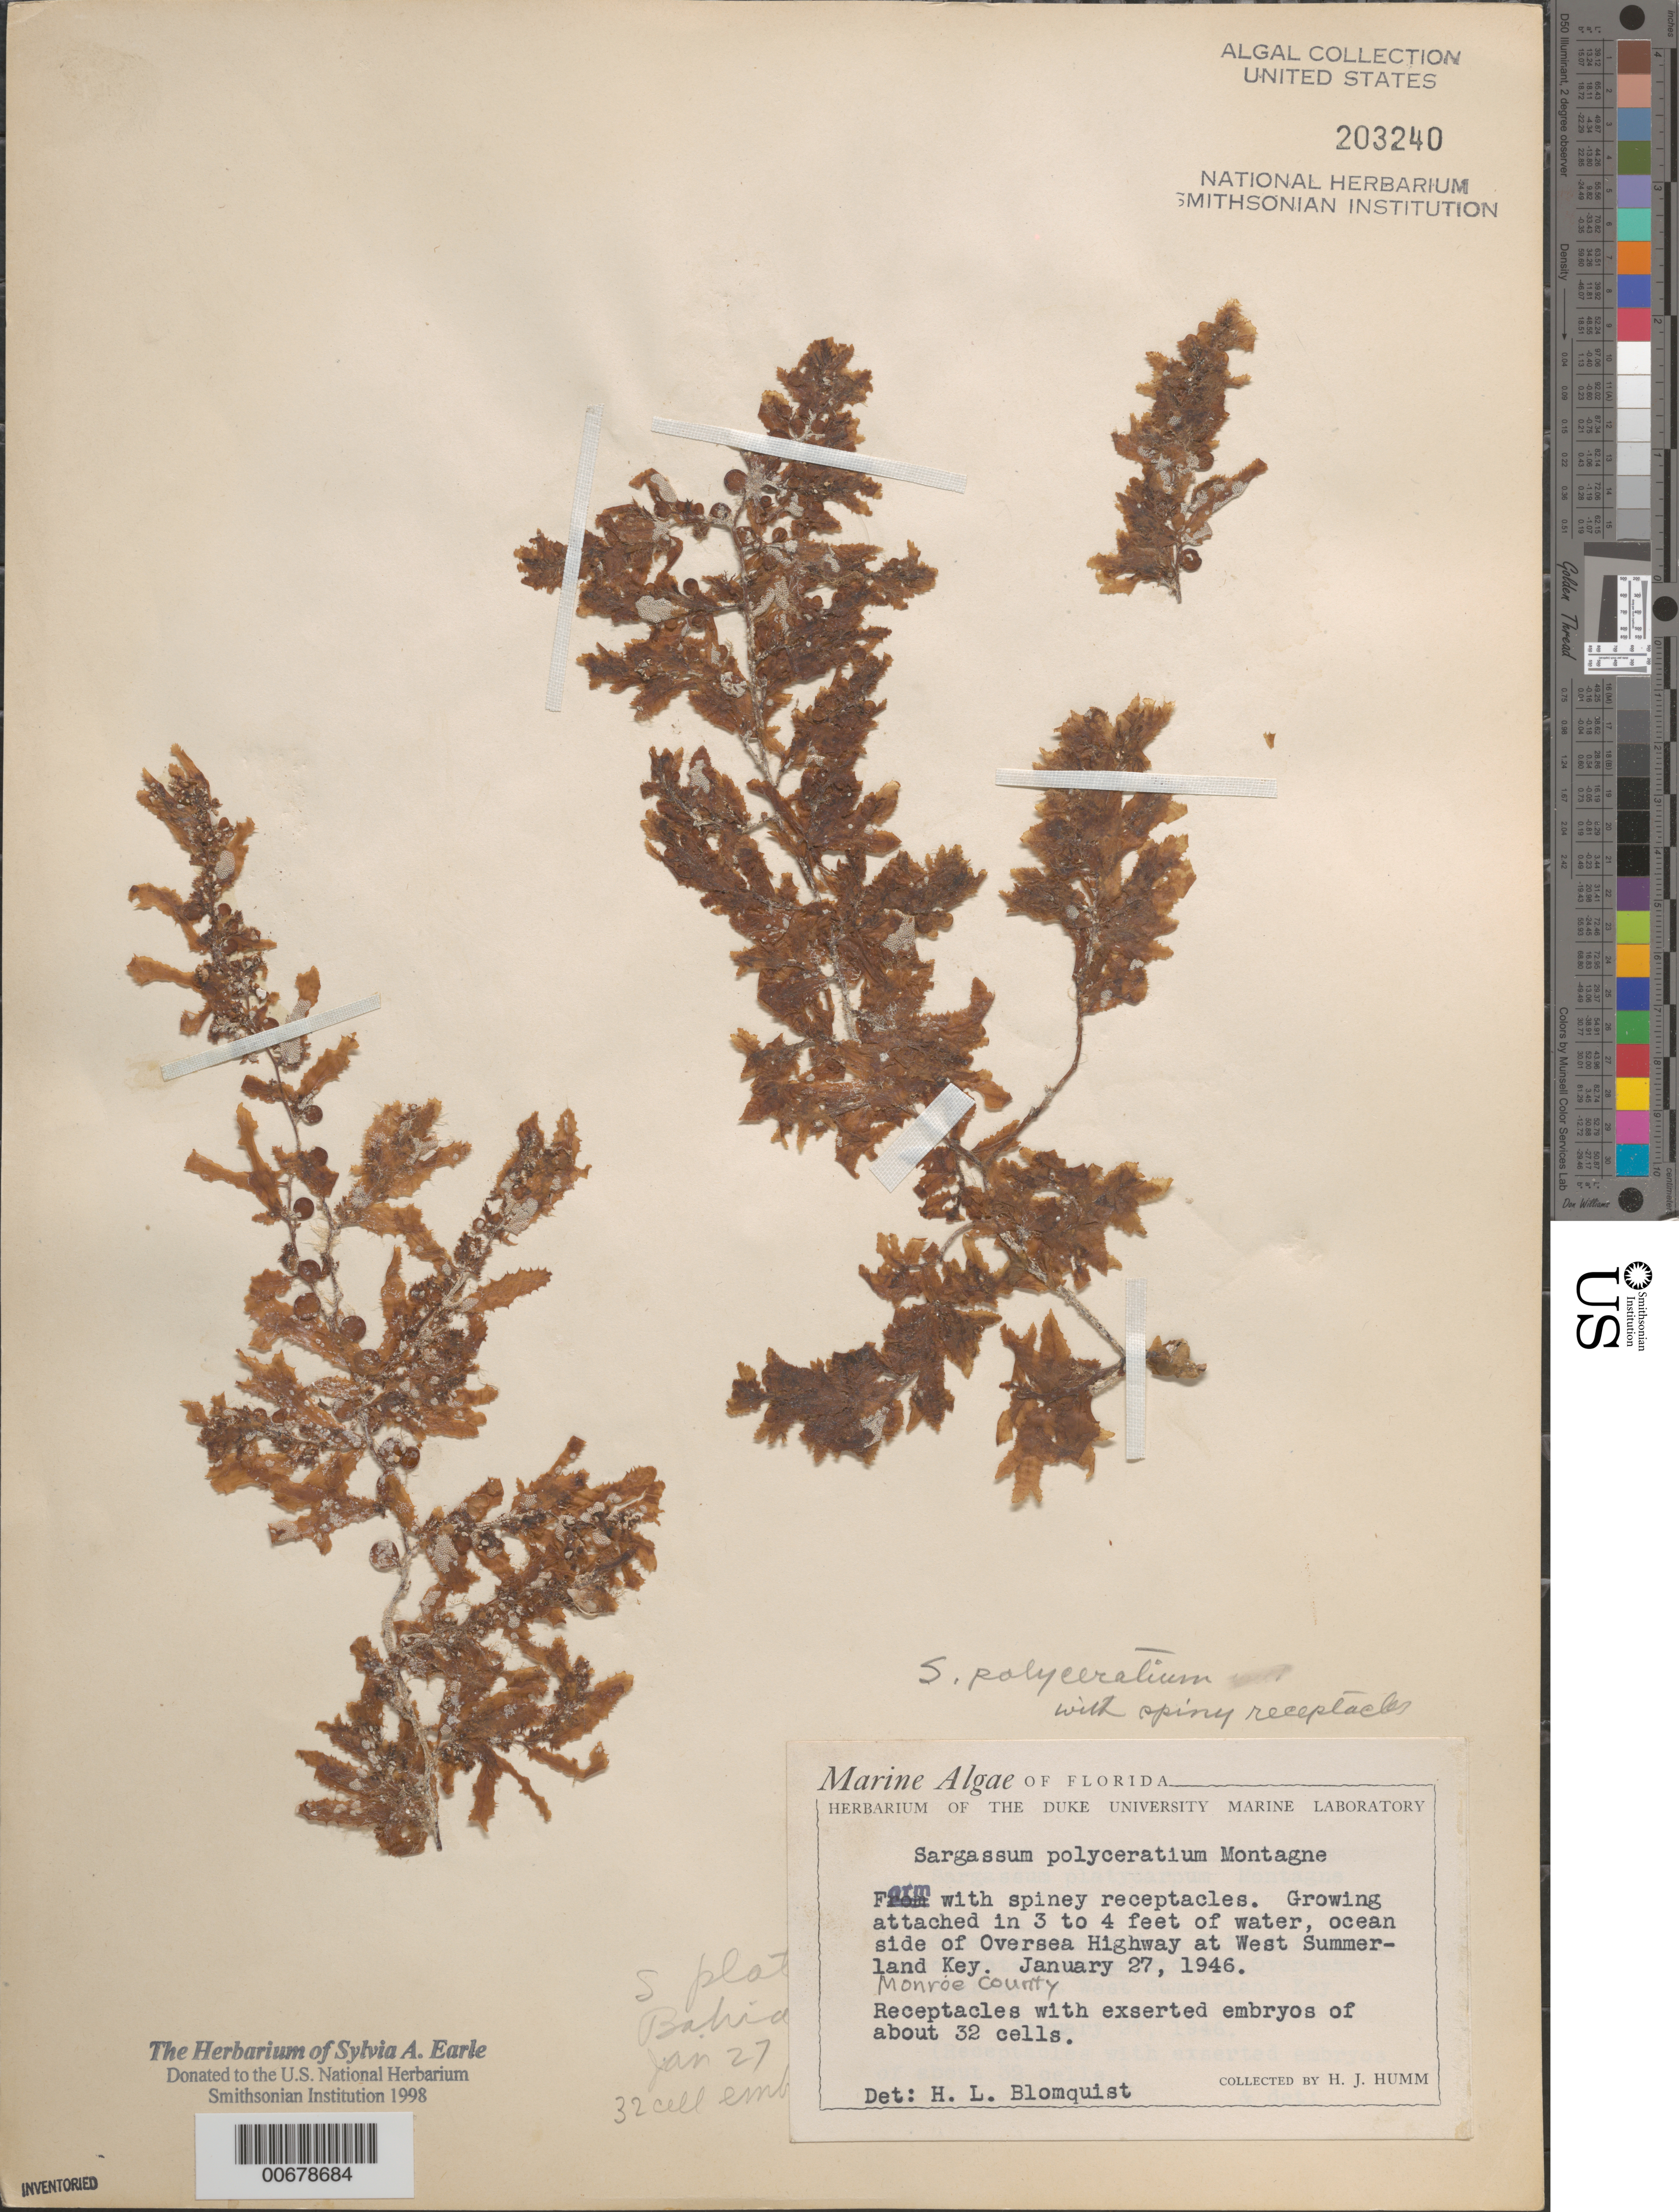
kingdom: Chromista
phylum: Ochrophyta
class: Phaeophyceae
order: Fucales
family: Sargassaceae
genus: Sargassum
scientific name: Sargassum polyceratium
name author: Mont.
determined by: Blomquist, H. L.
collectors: H. J. Humm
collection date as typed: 27 Jan 1946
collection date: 1946-01-27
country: United States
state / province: Florida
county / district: Monroe County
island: West Summerland Key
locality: Overseas Highway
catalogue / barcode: US 203240